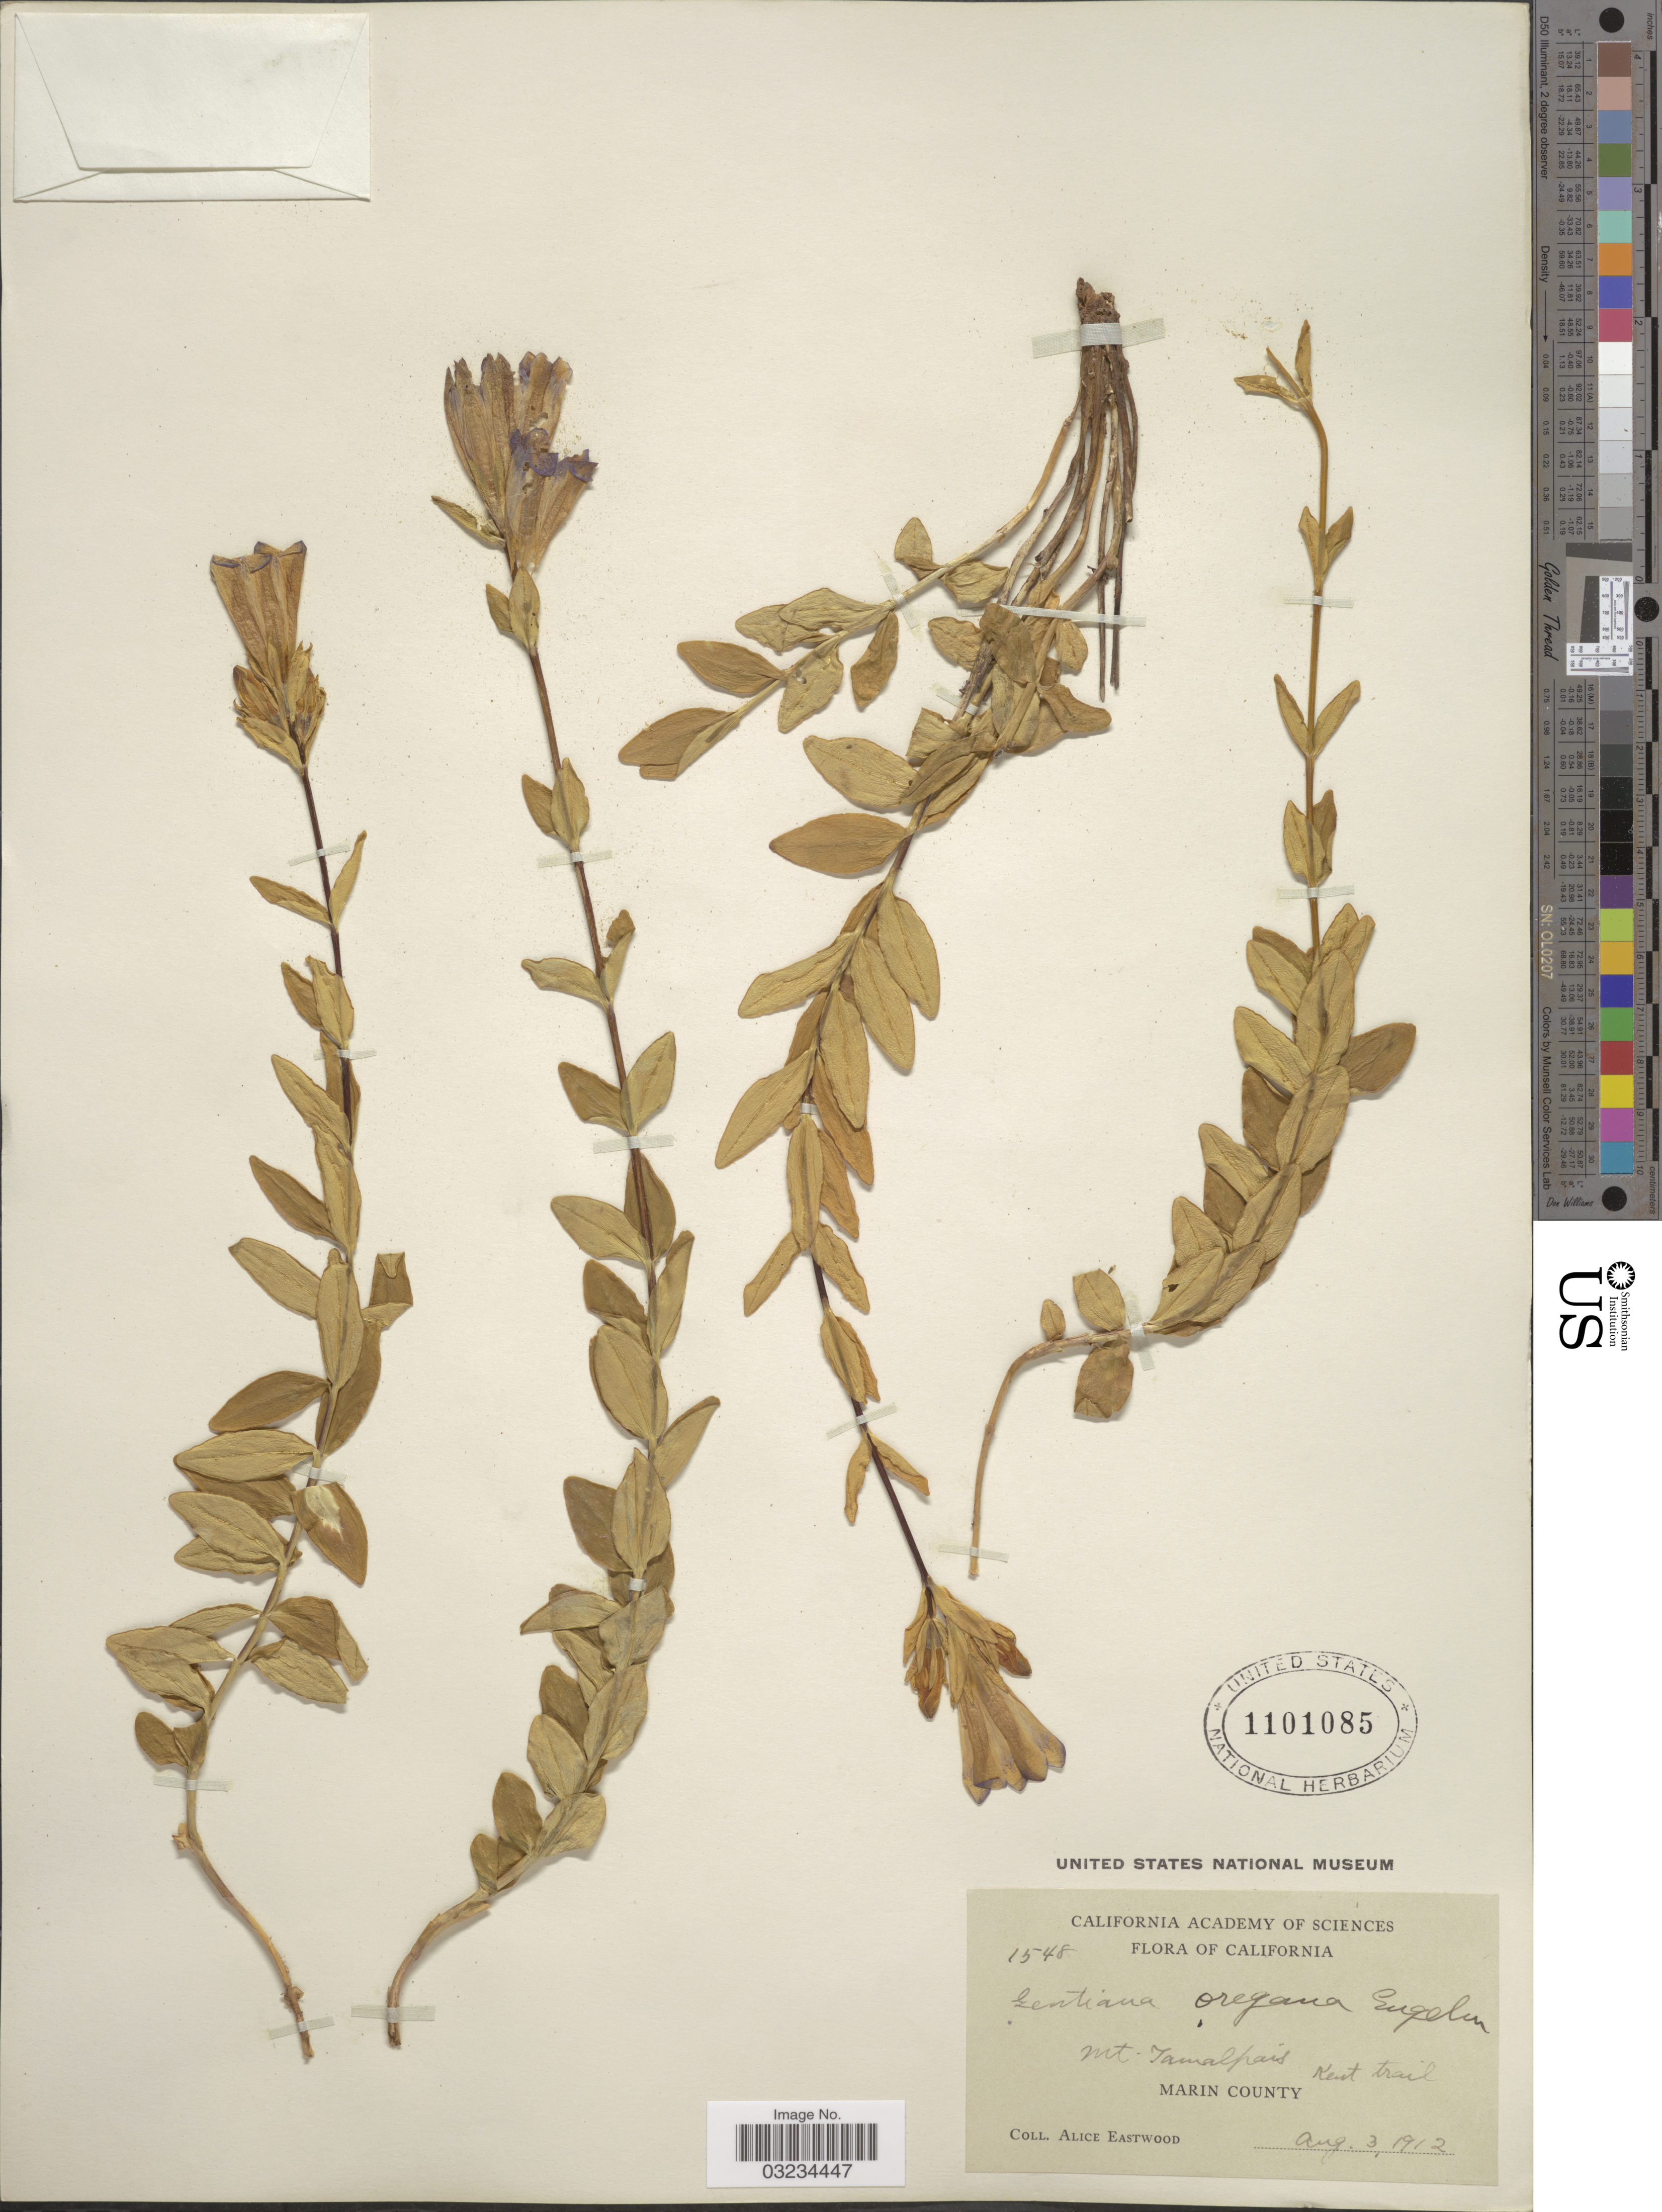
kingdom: Plantae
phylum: Tracheophyta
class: Magnoliopsida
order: Gentianales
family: Gentianaceae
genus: Gentiana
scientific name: Gentiana oregana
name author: Engelm. ex A. Gray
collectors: A. Eastwood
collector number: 1548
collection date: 1912-08-03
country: United States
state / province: California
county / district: Marin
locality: Mt. Tamalpais Marin County Kent Trail.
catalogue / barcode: US 1101085